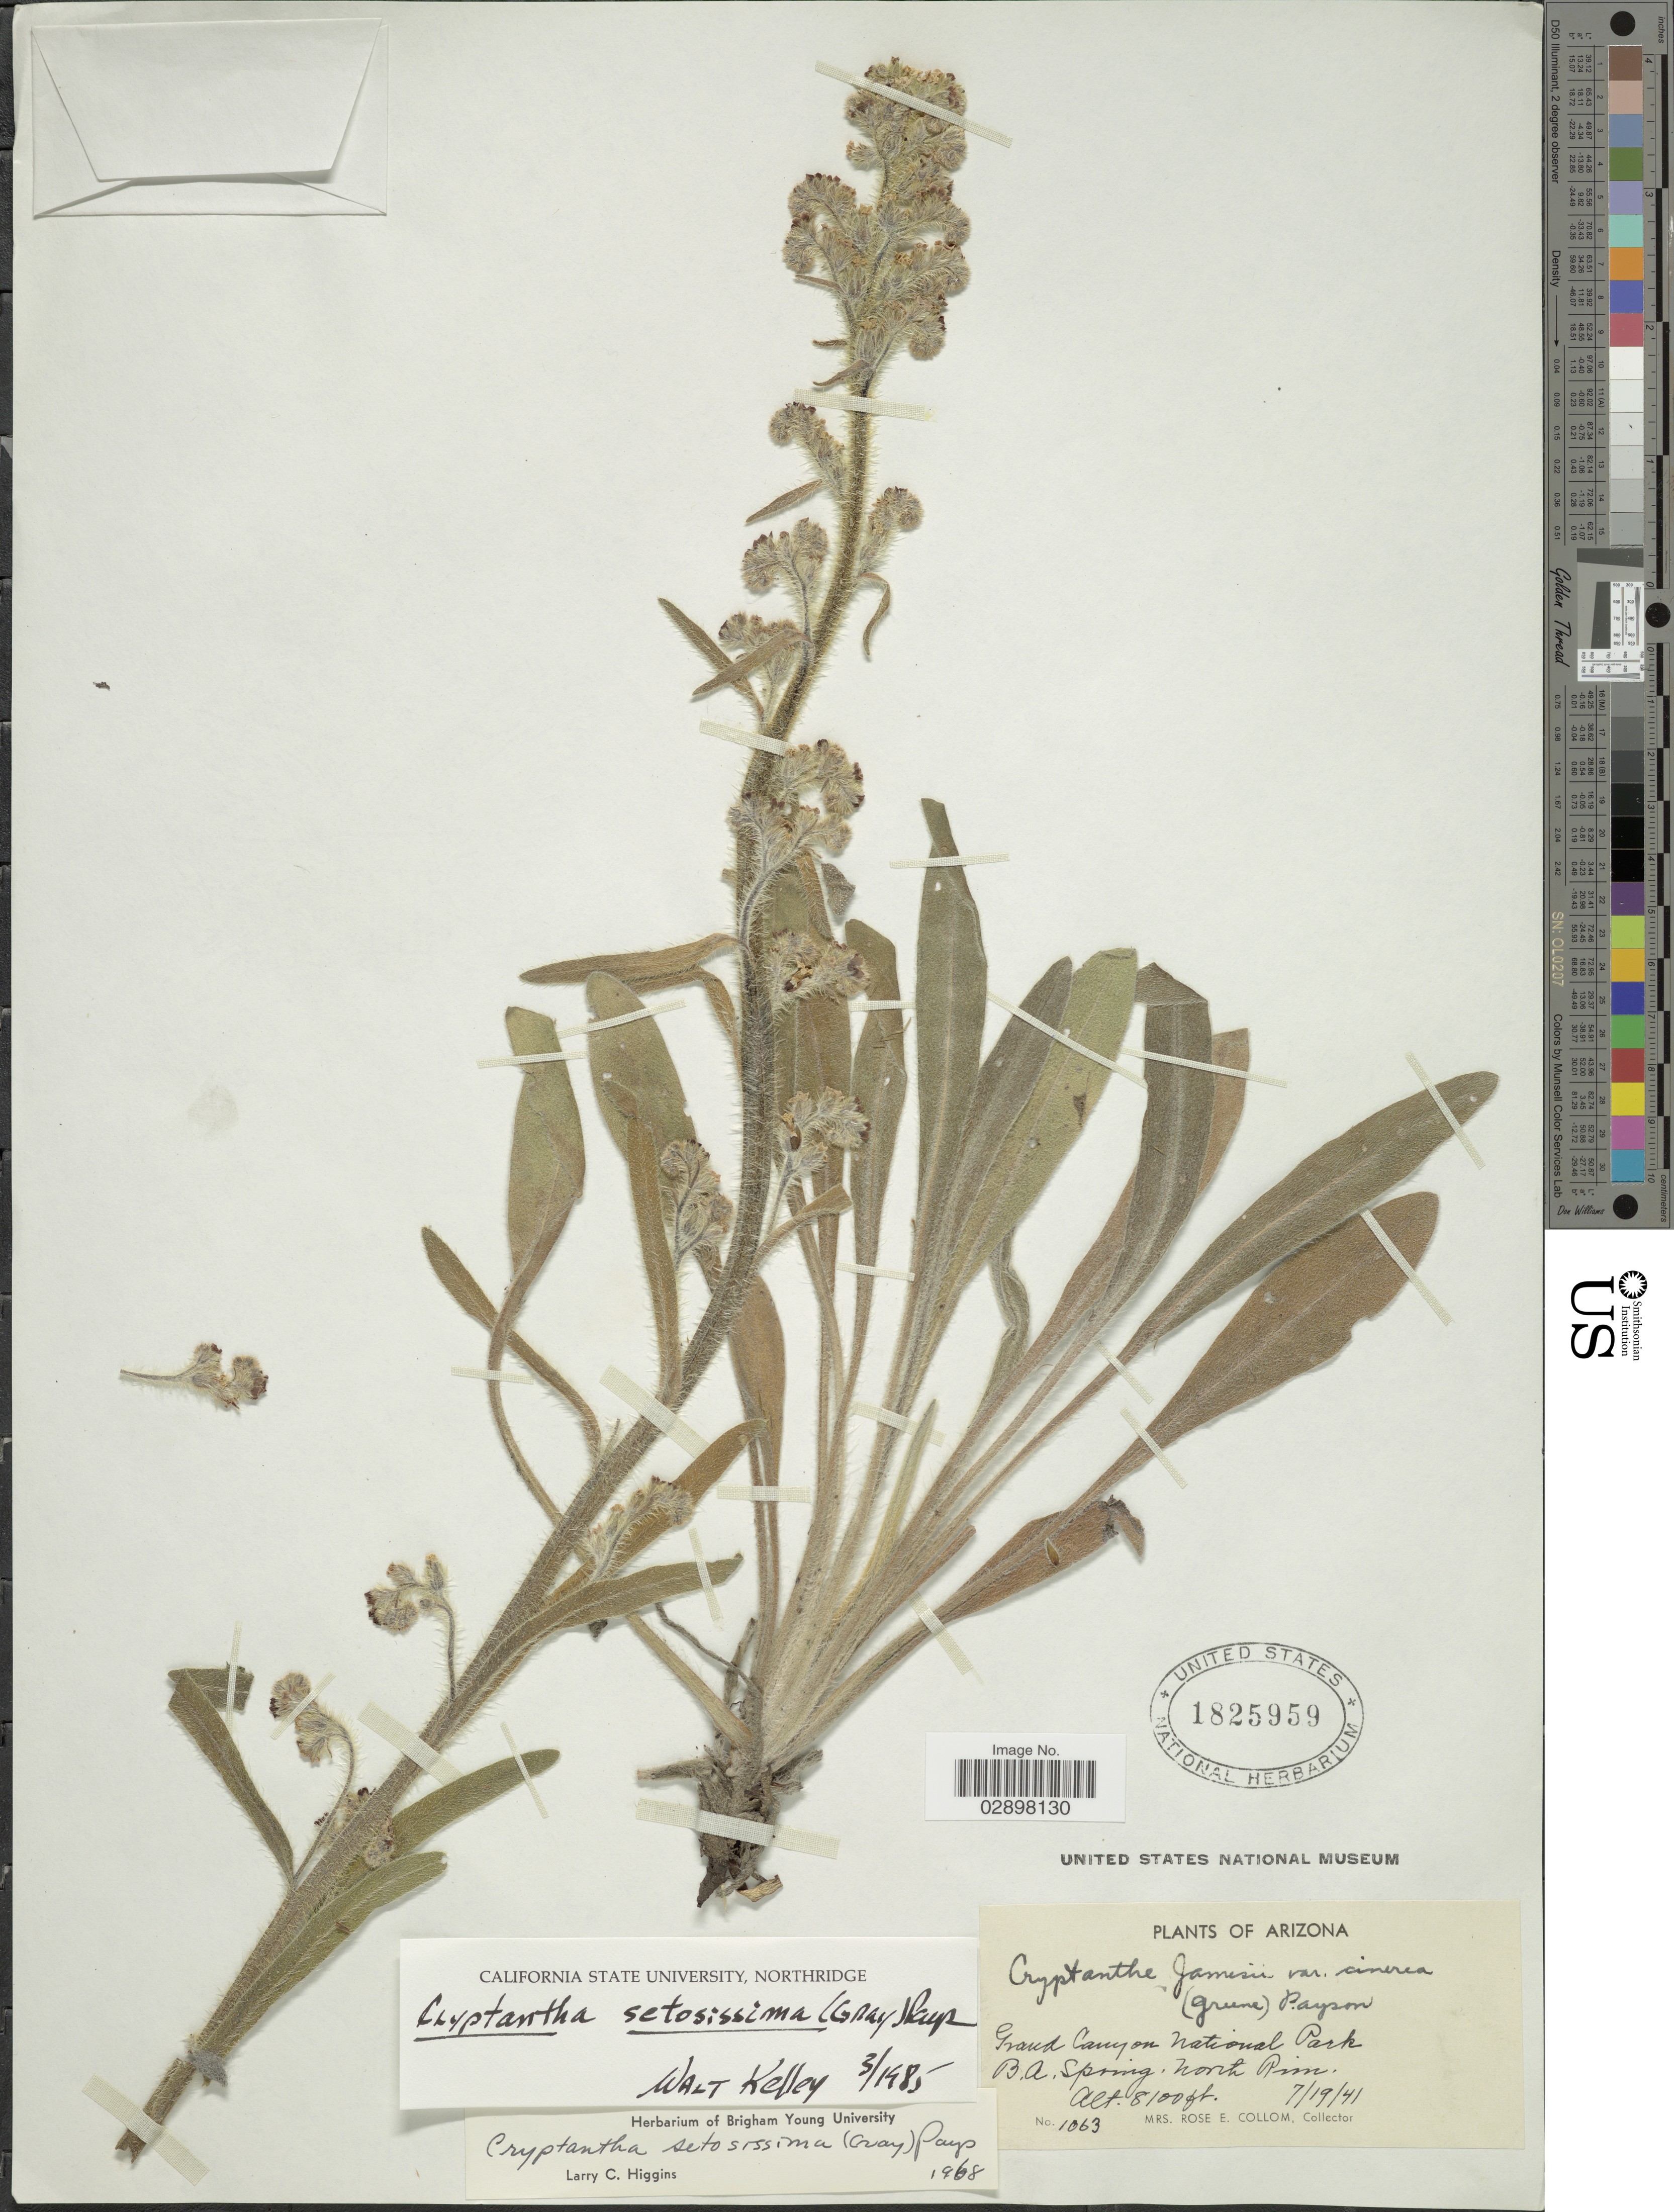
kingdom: Plantae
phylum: Tracheophyta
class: Magnoliopsida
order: Boraginales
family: Boraginaceae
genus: Cryptantha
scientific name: Cryptantha setosissima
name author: (A. Gray) Payson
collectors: R. E. Collom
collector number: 1063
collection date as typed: Transcribed d/m/y: 19/7/41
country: United States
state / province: Arizona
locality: Grand Canyon on National Park, B.A. Spring, North Rim.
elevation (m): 2469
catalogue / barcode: US 1825959